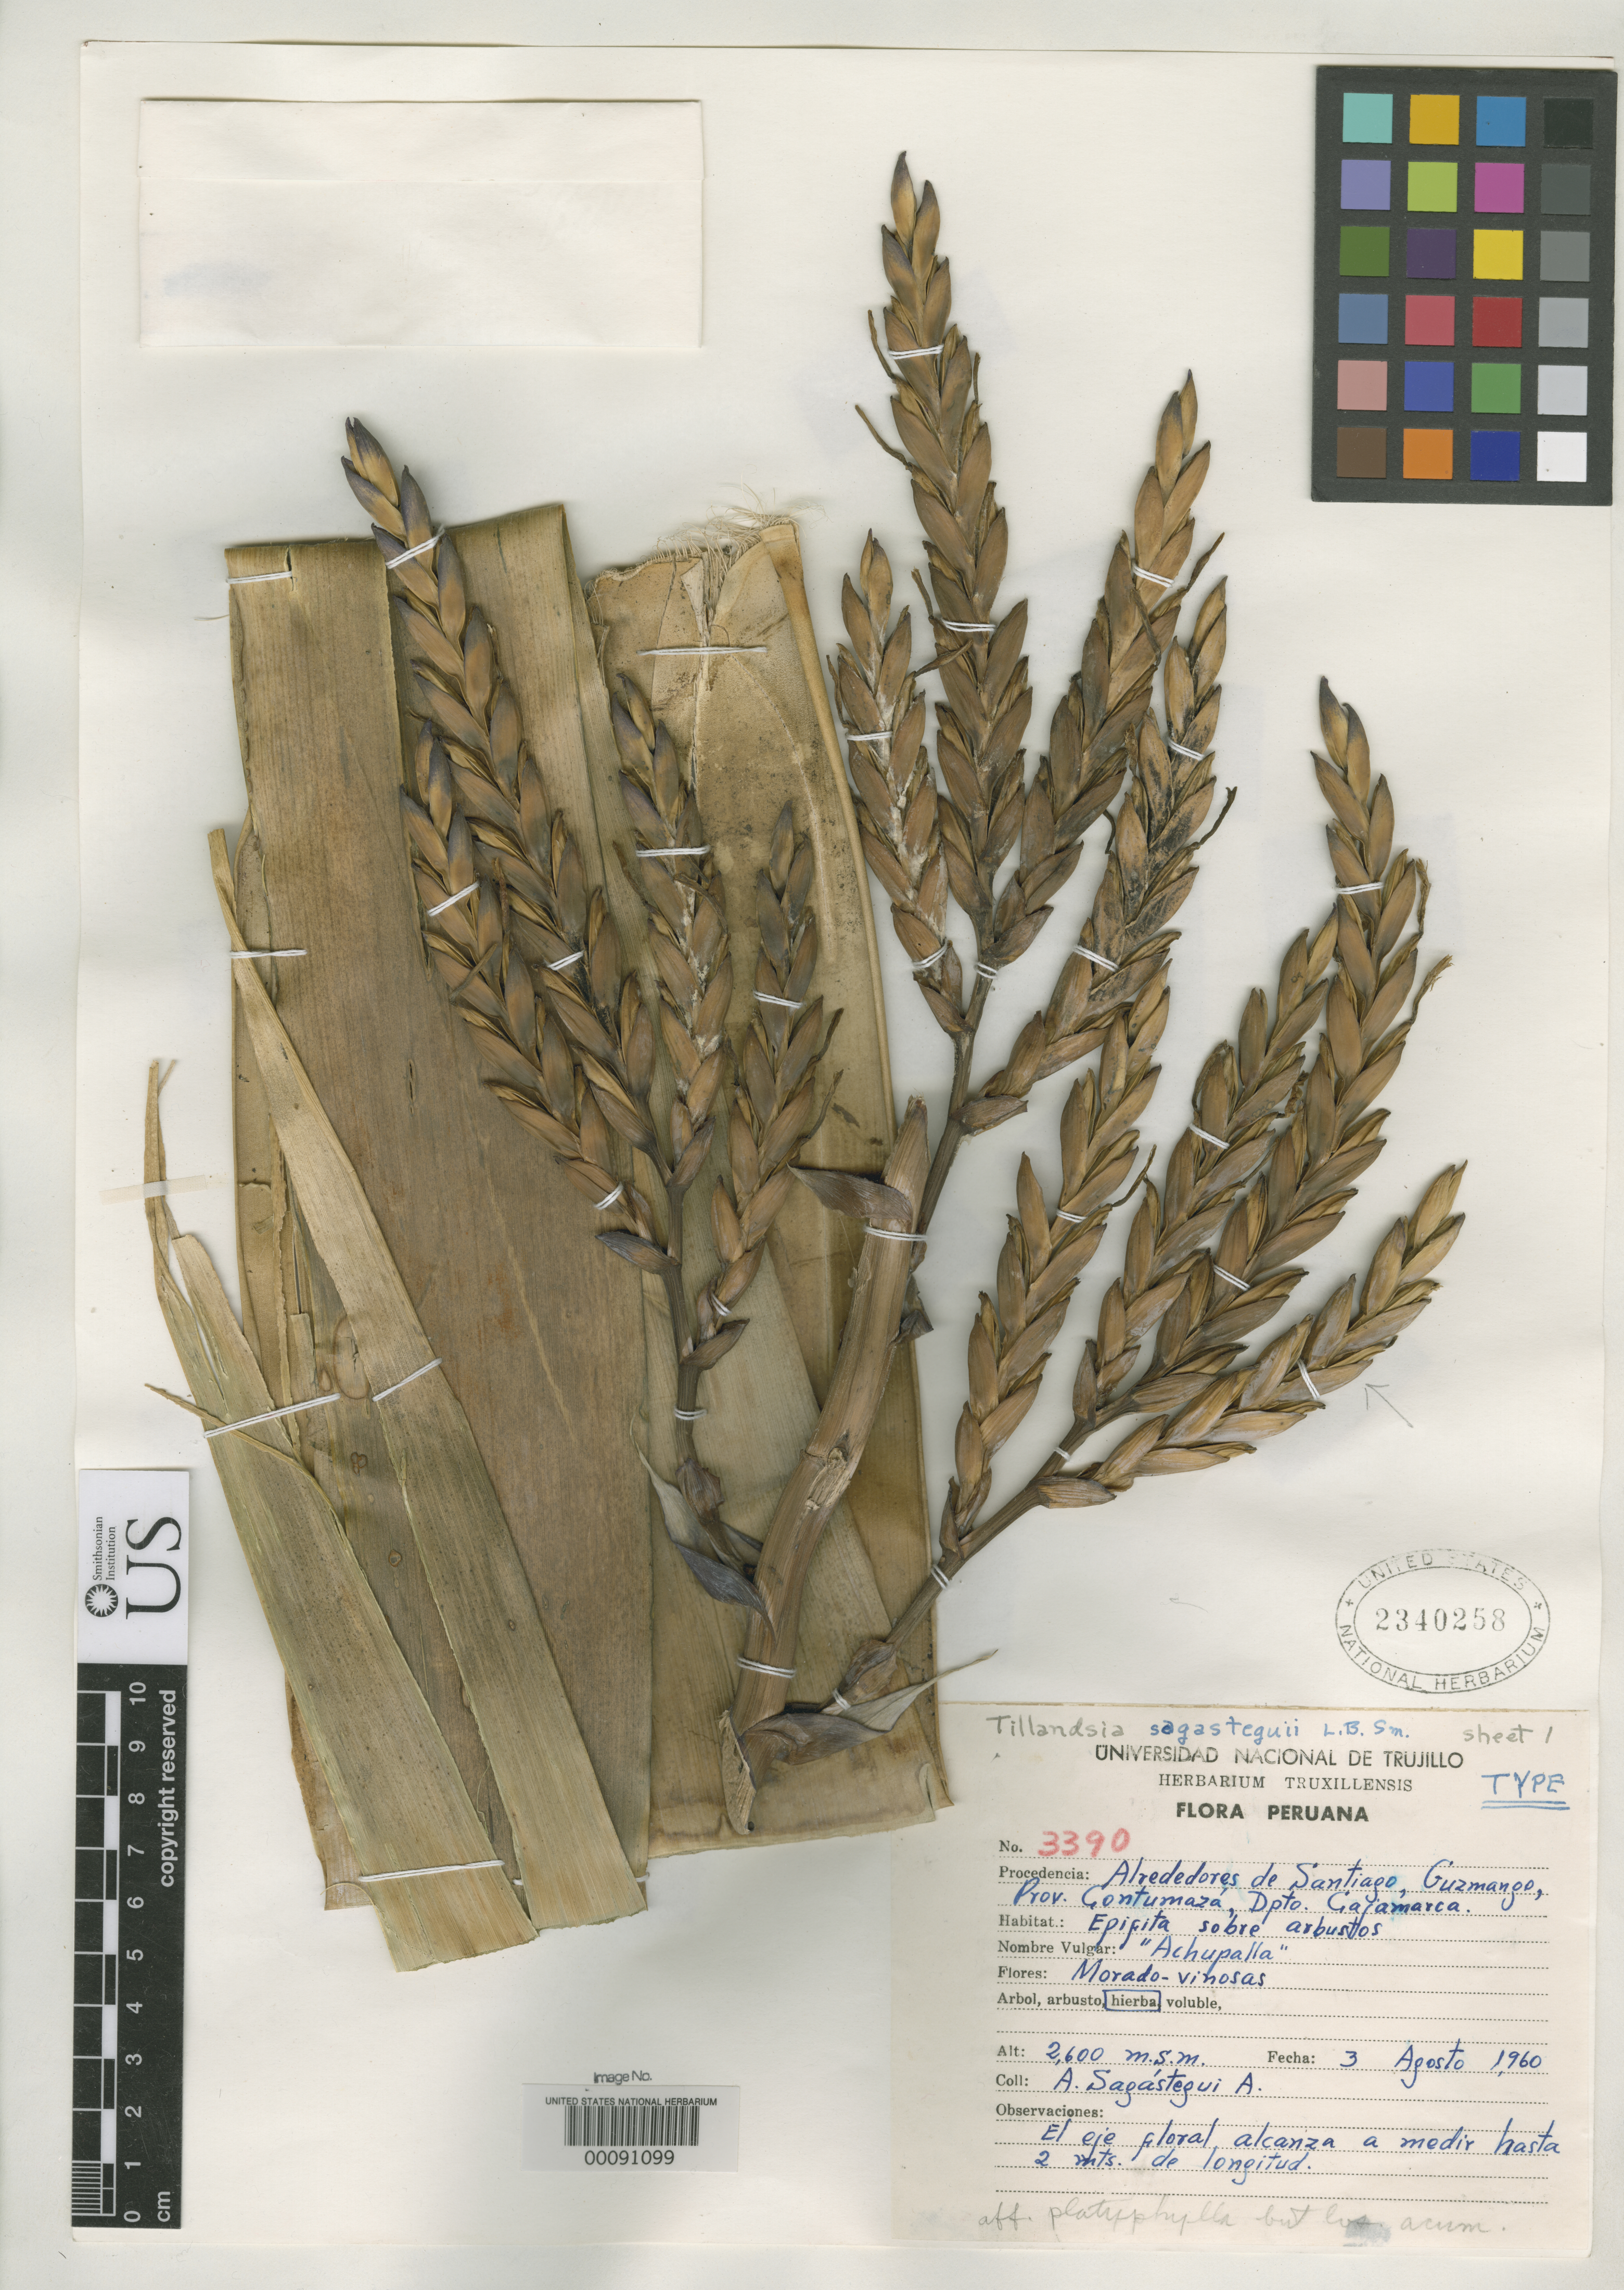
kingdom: Plantae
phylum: Tracheophyta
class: Liliopsida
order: Poales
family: Bromeliaceae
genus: Tillandsia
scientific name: Tillandsia sagasteguii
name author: L.B. Sm.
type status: Holotype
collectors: A. Sagástegui A.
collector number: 3390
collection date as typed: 03 Aug 1960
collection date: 1960-08-03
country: Peru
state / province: Cajamarca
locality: alrededores de Santiago, Guzmango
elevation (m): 2600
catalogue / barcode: US 2340258